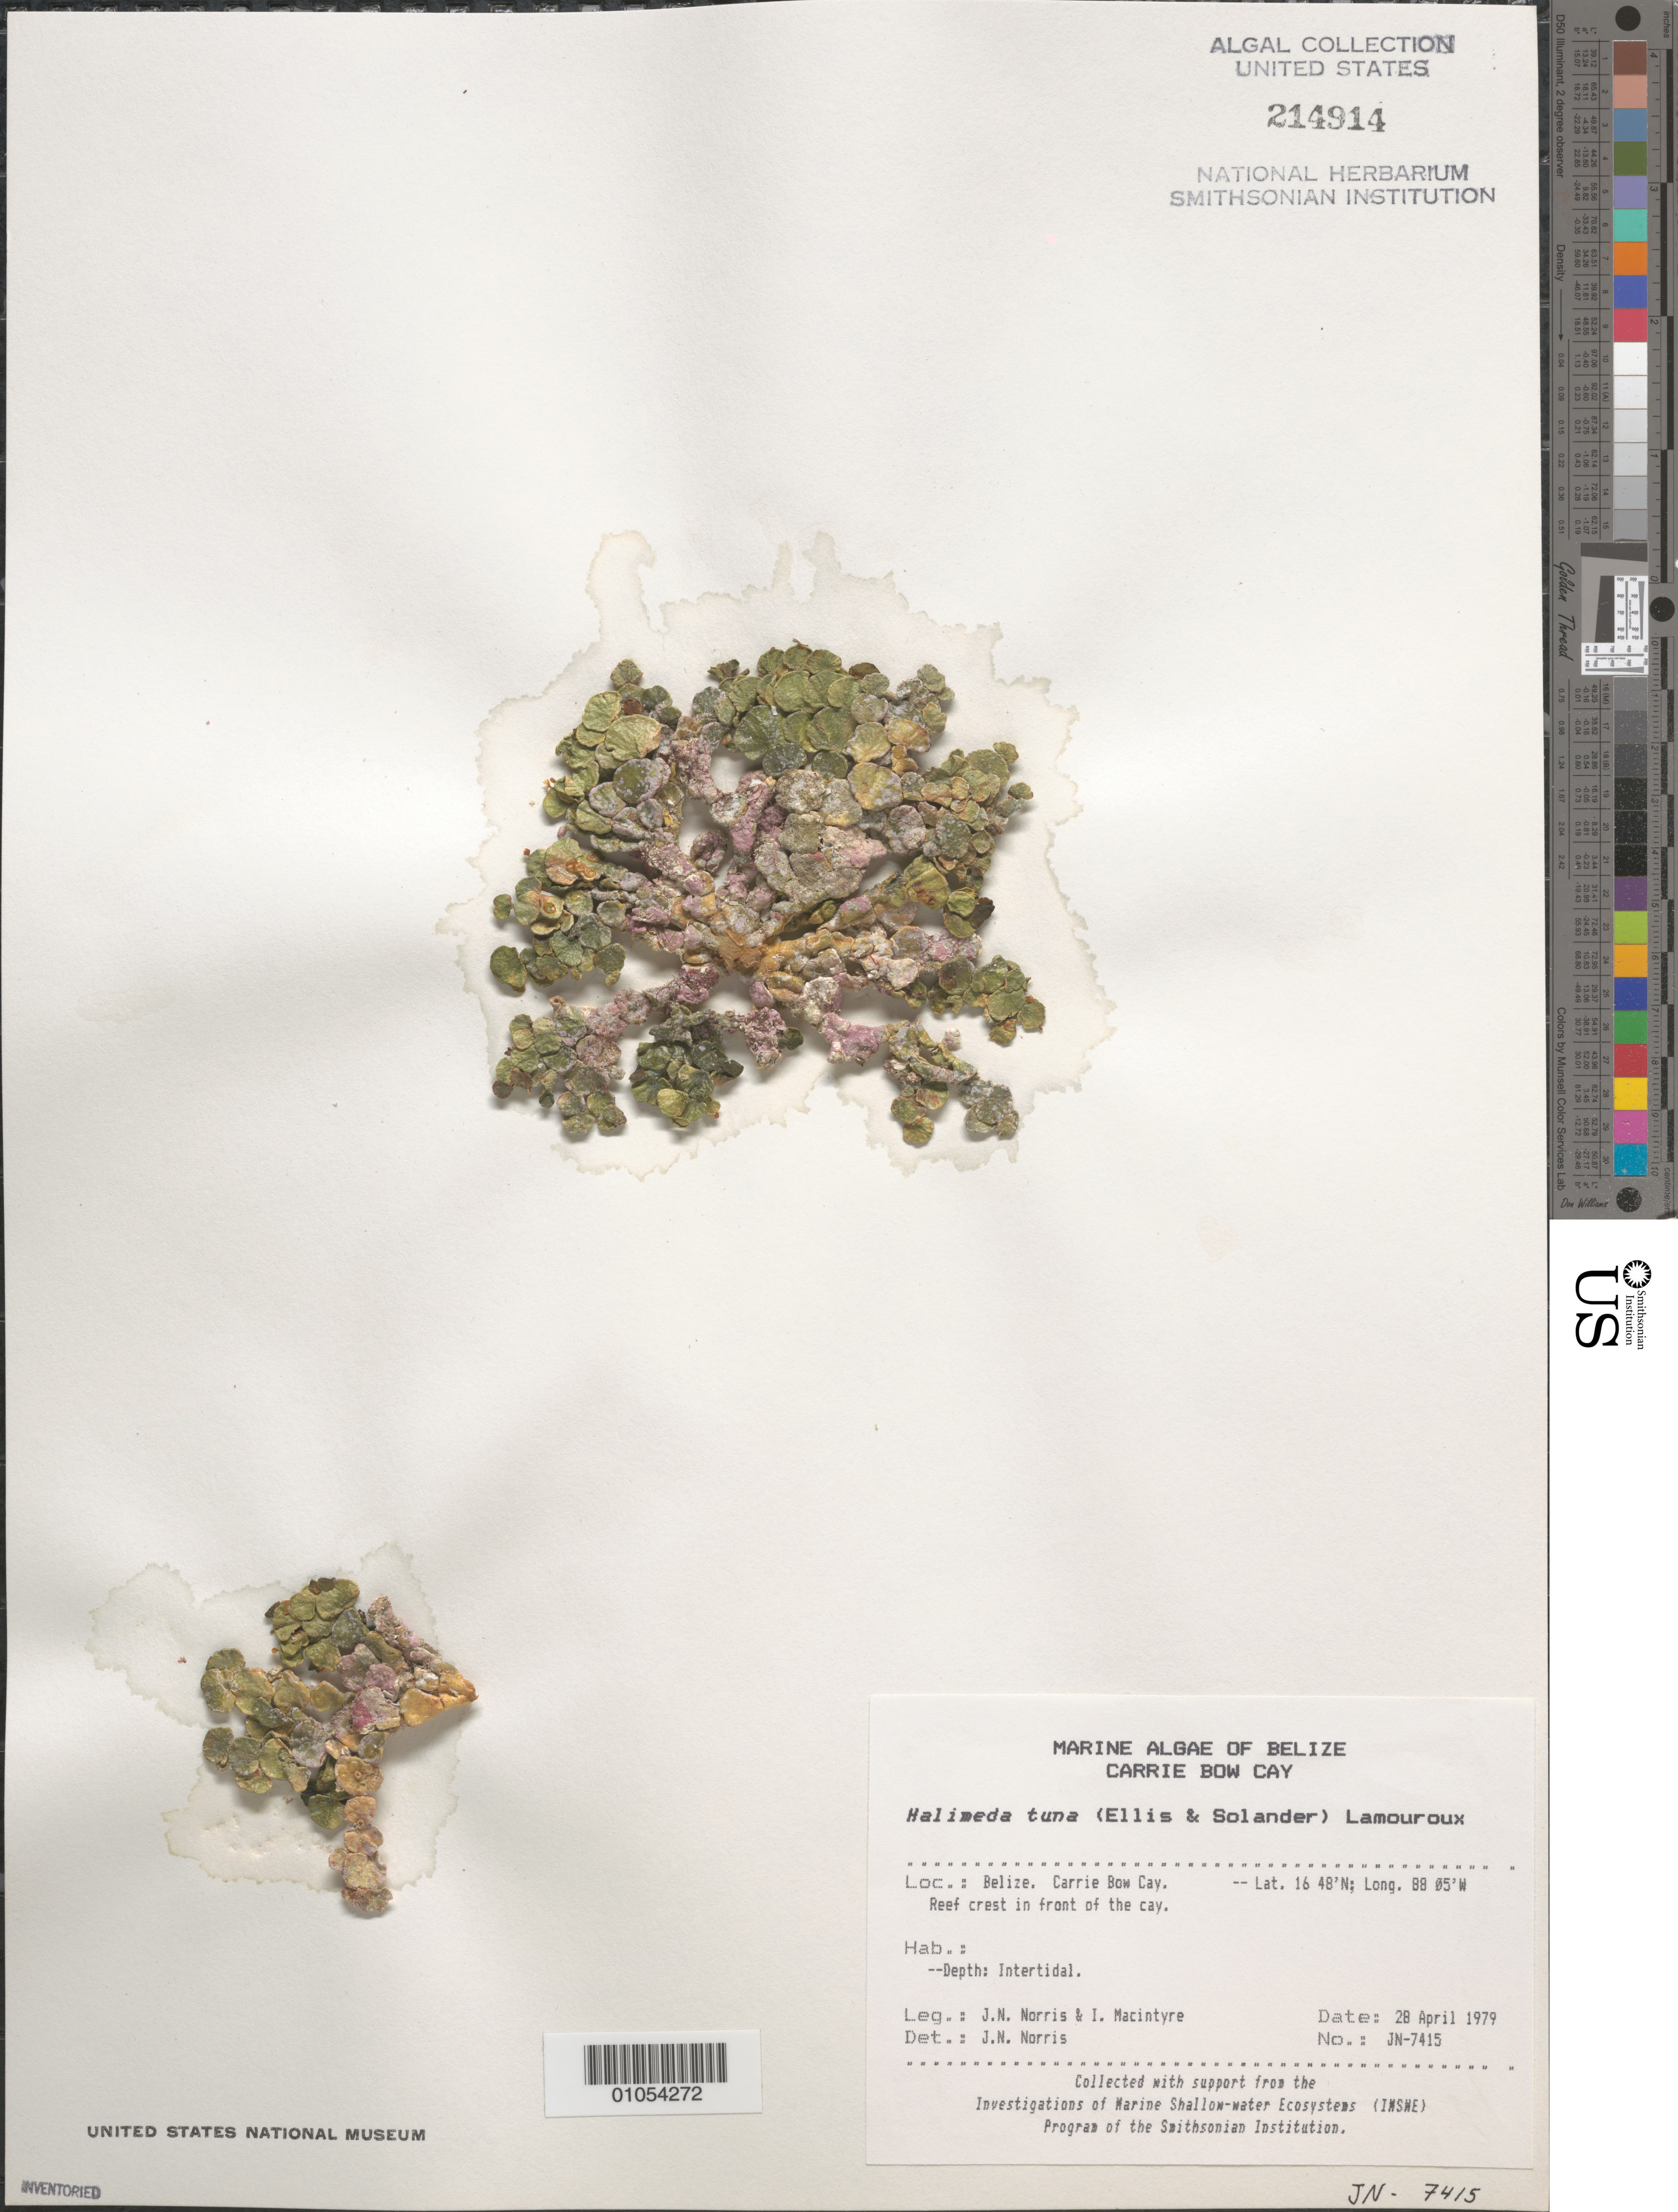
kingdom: Plantae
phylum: Chlorophyta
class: Ulvophyceae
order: Bryopsidales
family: Halimedaceae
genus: Halimeda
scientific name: Halimeda tuna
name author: (J. Ellis & Sol.) J.V.Lamouroux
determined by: Norris, James N.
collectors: J. N. Norris & I. Macintyre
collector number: JN-7415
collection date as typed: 28 Apr 1979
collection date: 1979-04-28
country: Belize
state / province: Stann Creek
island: Carrie Bow Cay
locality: Reef crest in front of the cay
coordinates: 16 48'N, 88 05'W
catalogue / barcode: US 214914